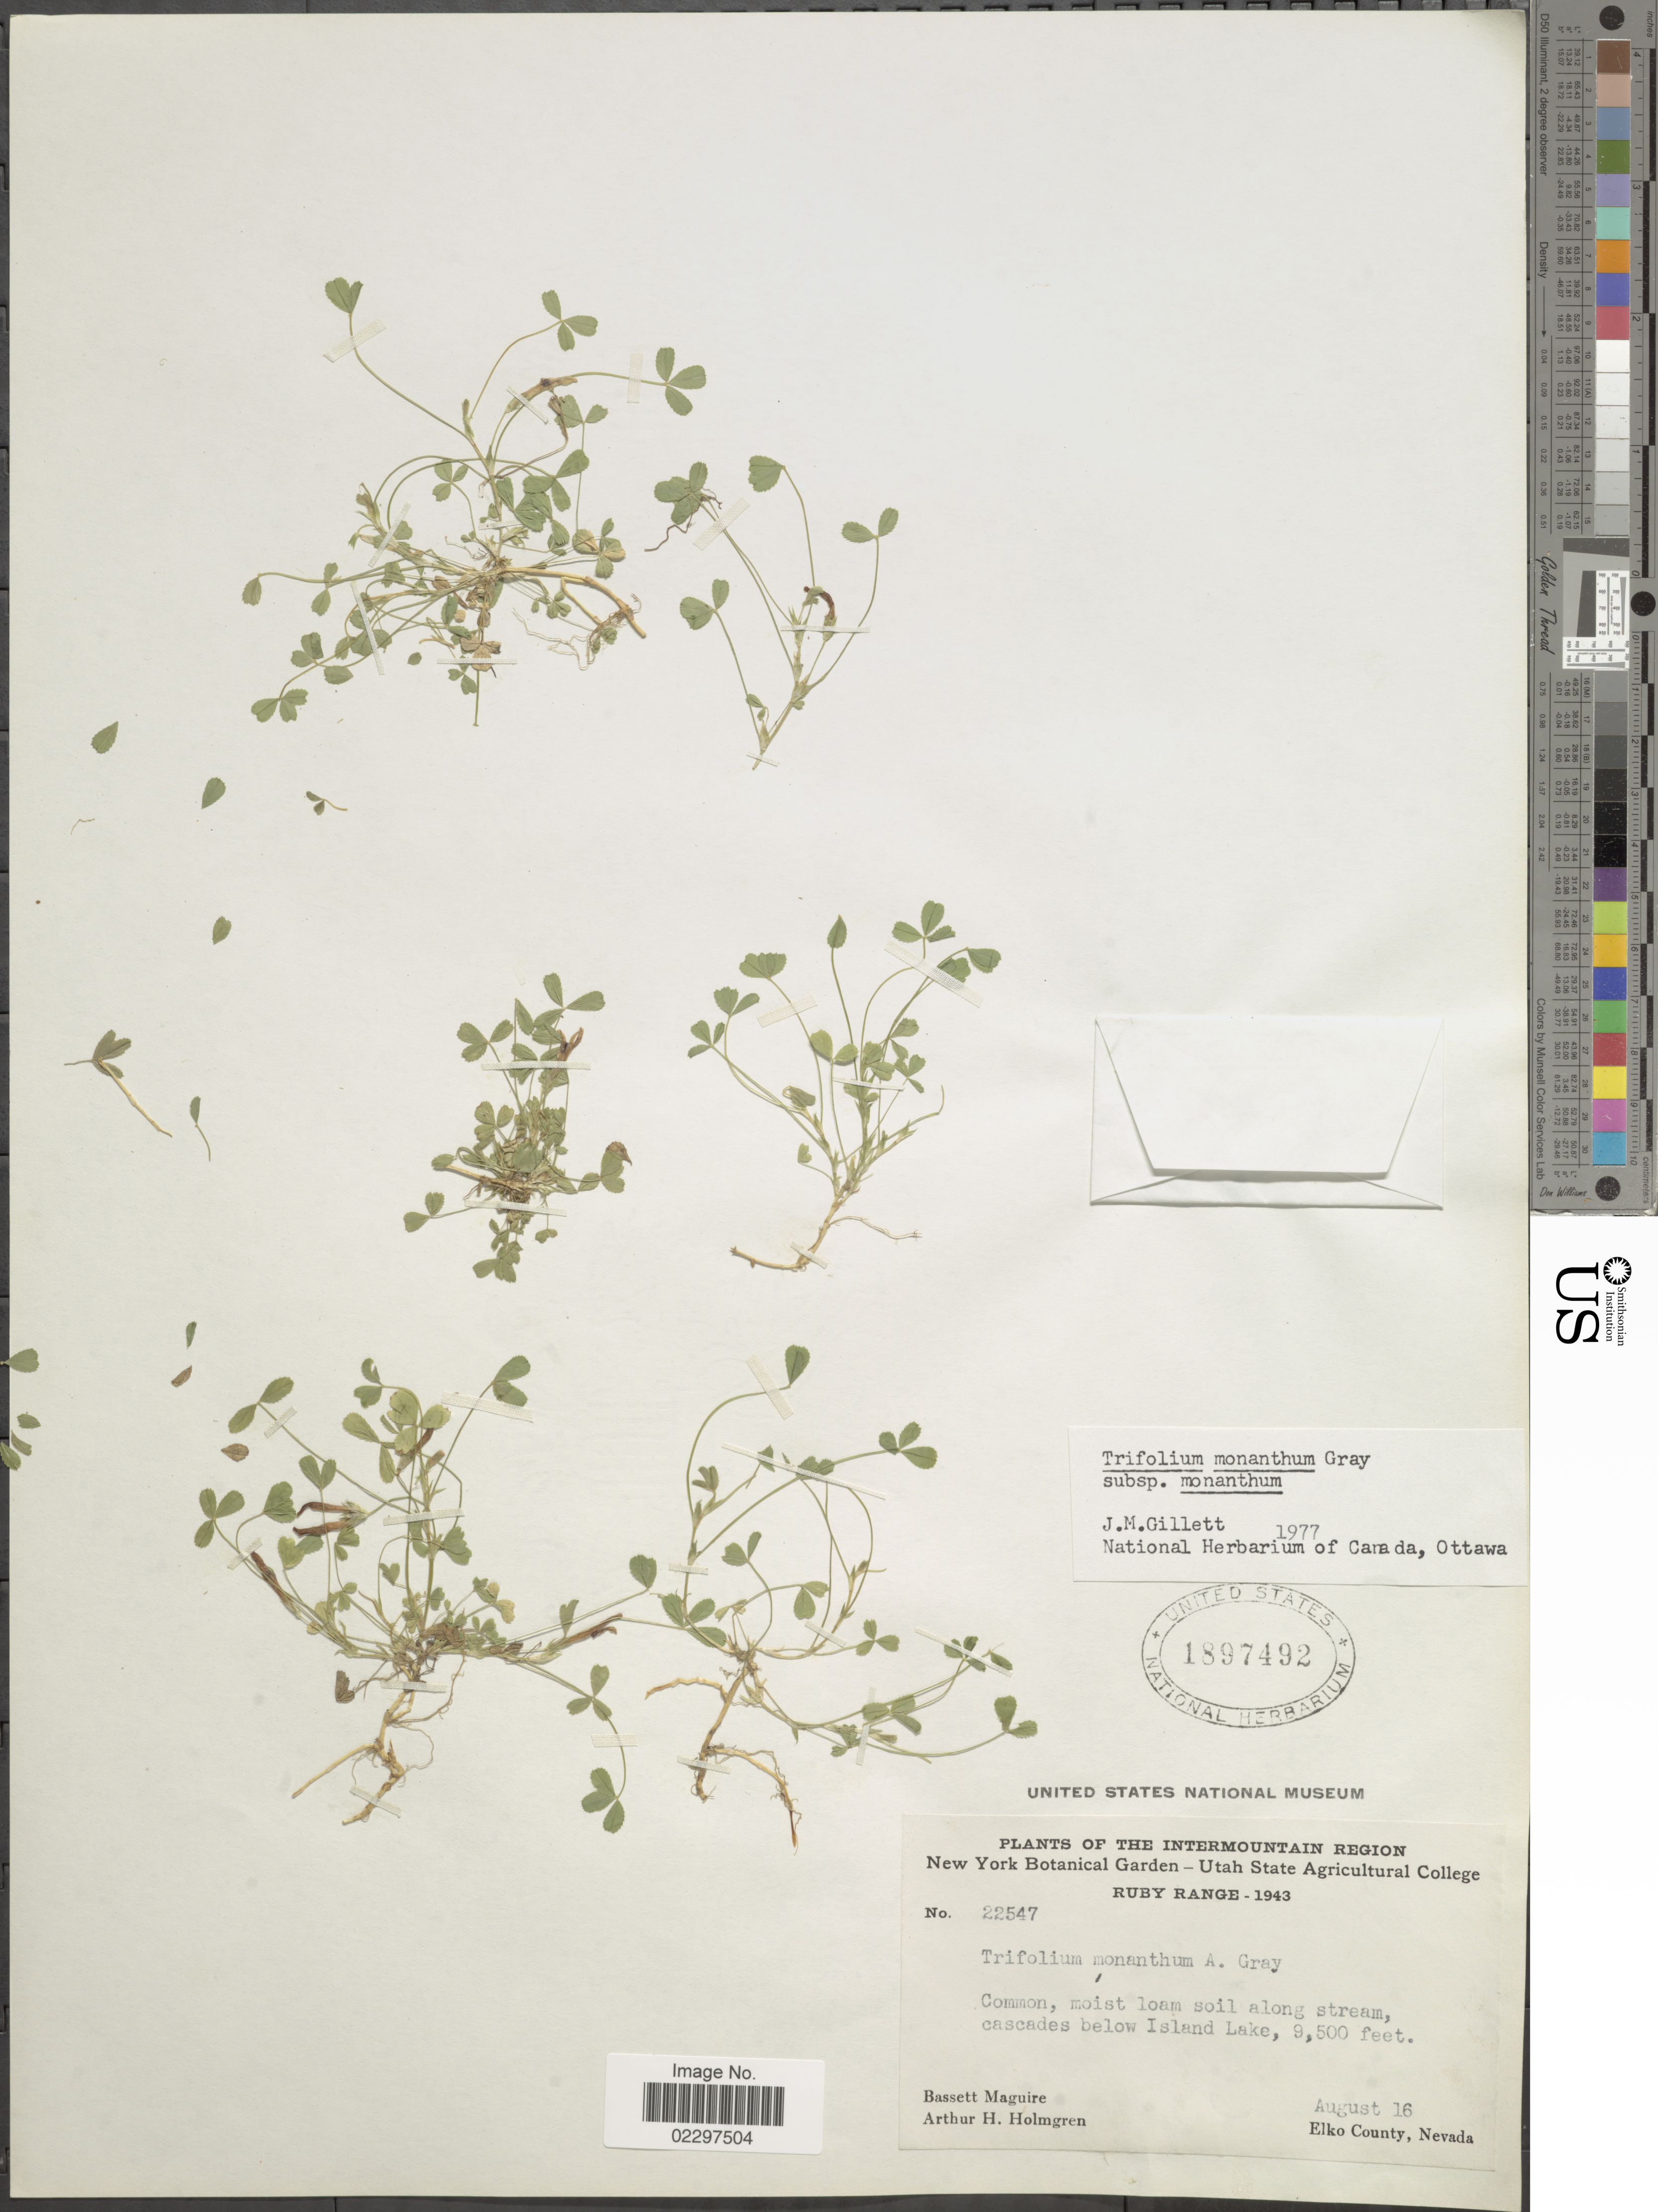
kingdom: Plantae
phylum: Tracheophyta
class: Magnoliopsida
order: Fabales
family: Fabaceae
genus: Trifolium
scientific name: Trifolium monanthum subsp. monanthum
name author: A. Gray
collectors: B. Maguire & A. H. Holmgren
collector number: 22547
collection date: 1943-08-16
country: United States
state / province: Nevada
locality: Intermountain Region. Common, moist loam soil along stream, cascades below Island Lake. Elko County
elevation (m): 2896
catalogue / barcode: US 1897492